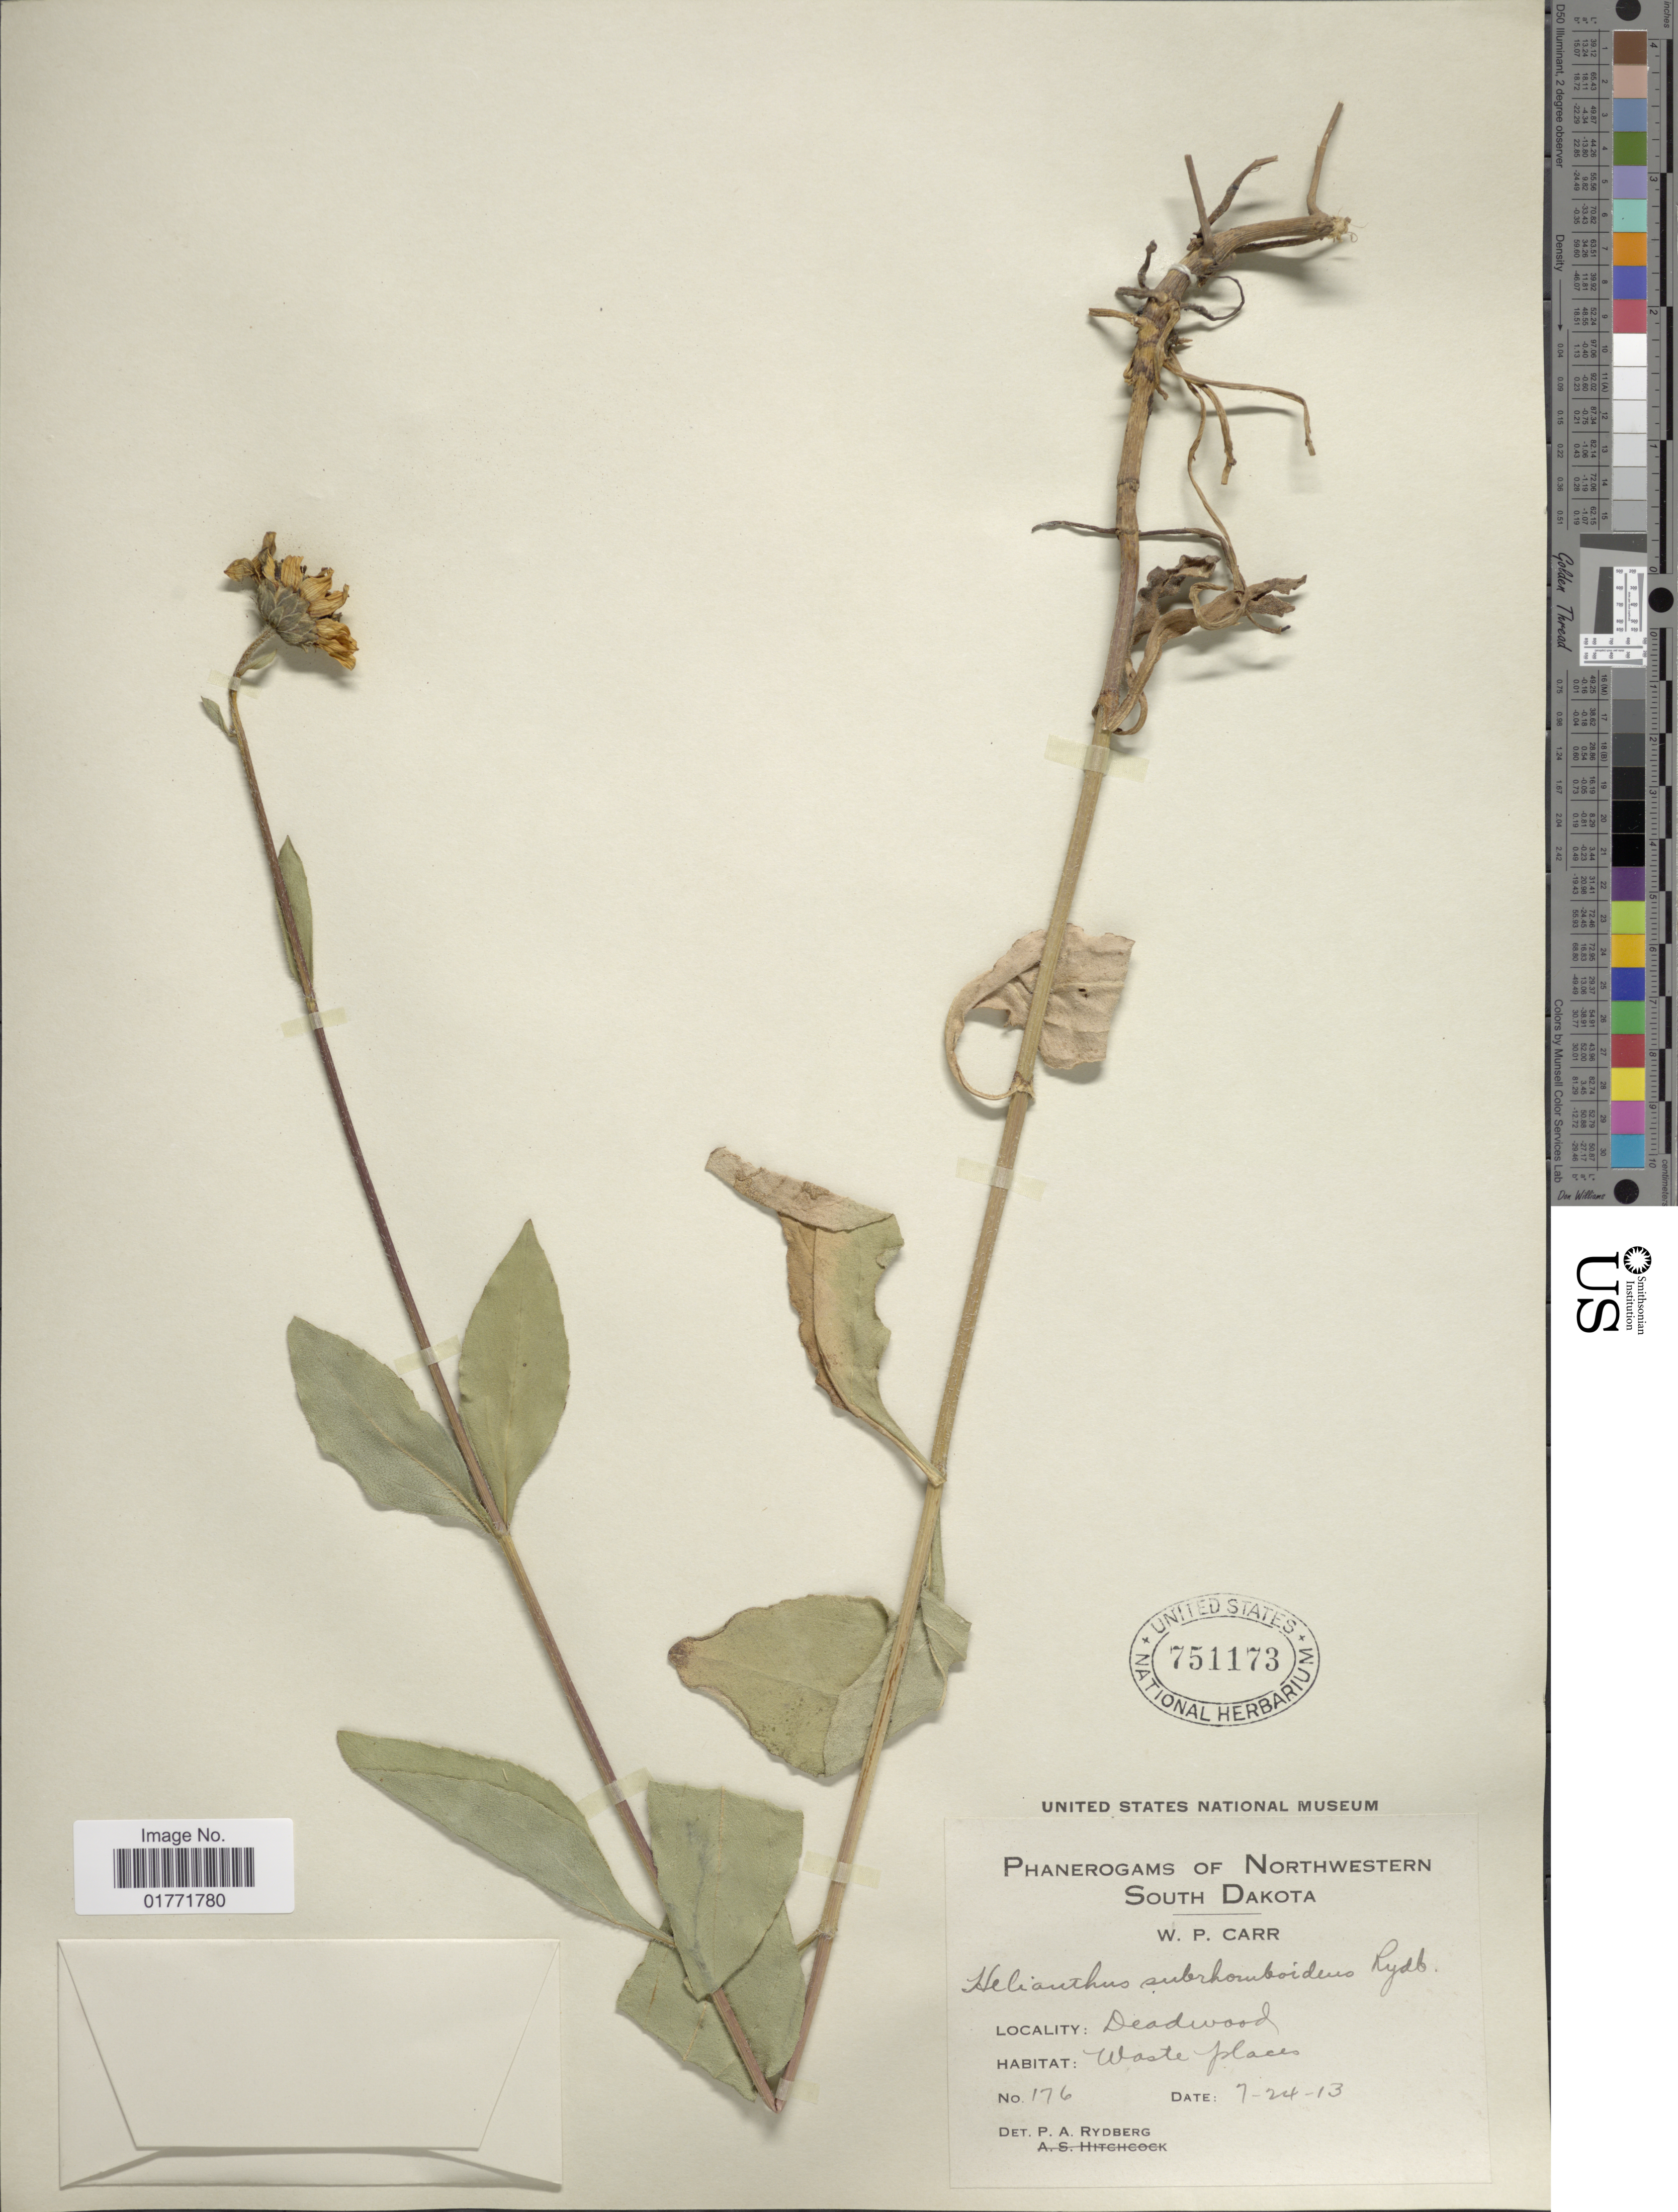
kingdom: Plantae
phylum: Tracheophyta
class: Magnoliopsida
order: Asterales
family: Asteraceae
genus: Helianthus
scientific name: Helianthus subrhomboideus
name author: Rydb.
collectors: W. Carr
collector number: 176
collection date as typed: Transcribed d/m/y: 24/7/13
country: United States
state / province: South Dakota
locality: Northwestern South Dakota. Deadwood.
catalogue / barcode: US 751173